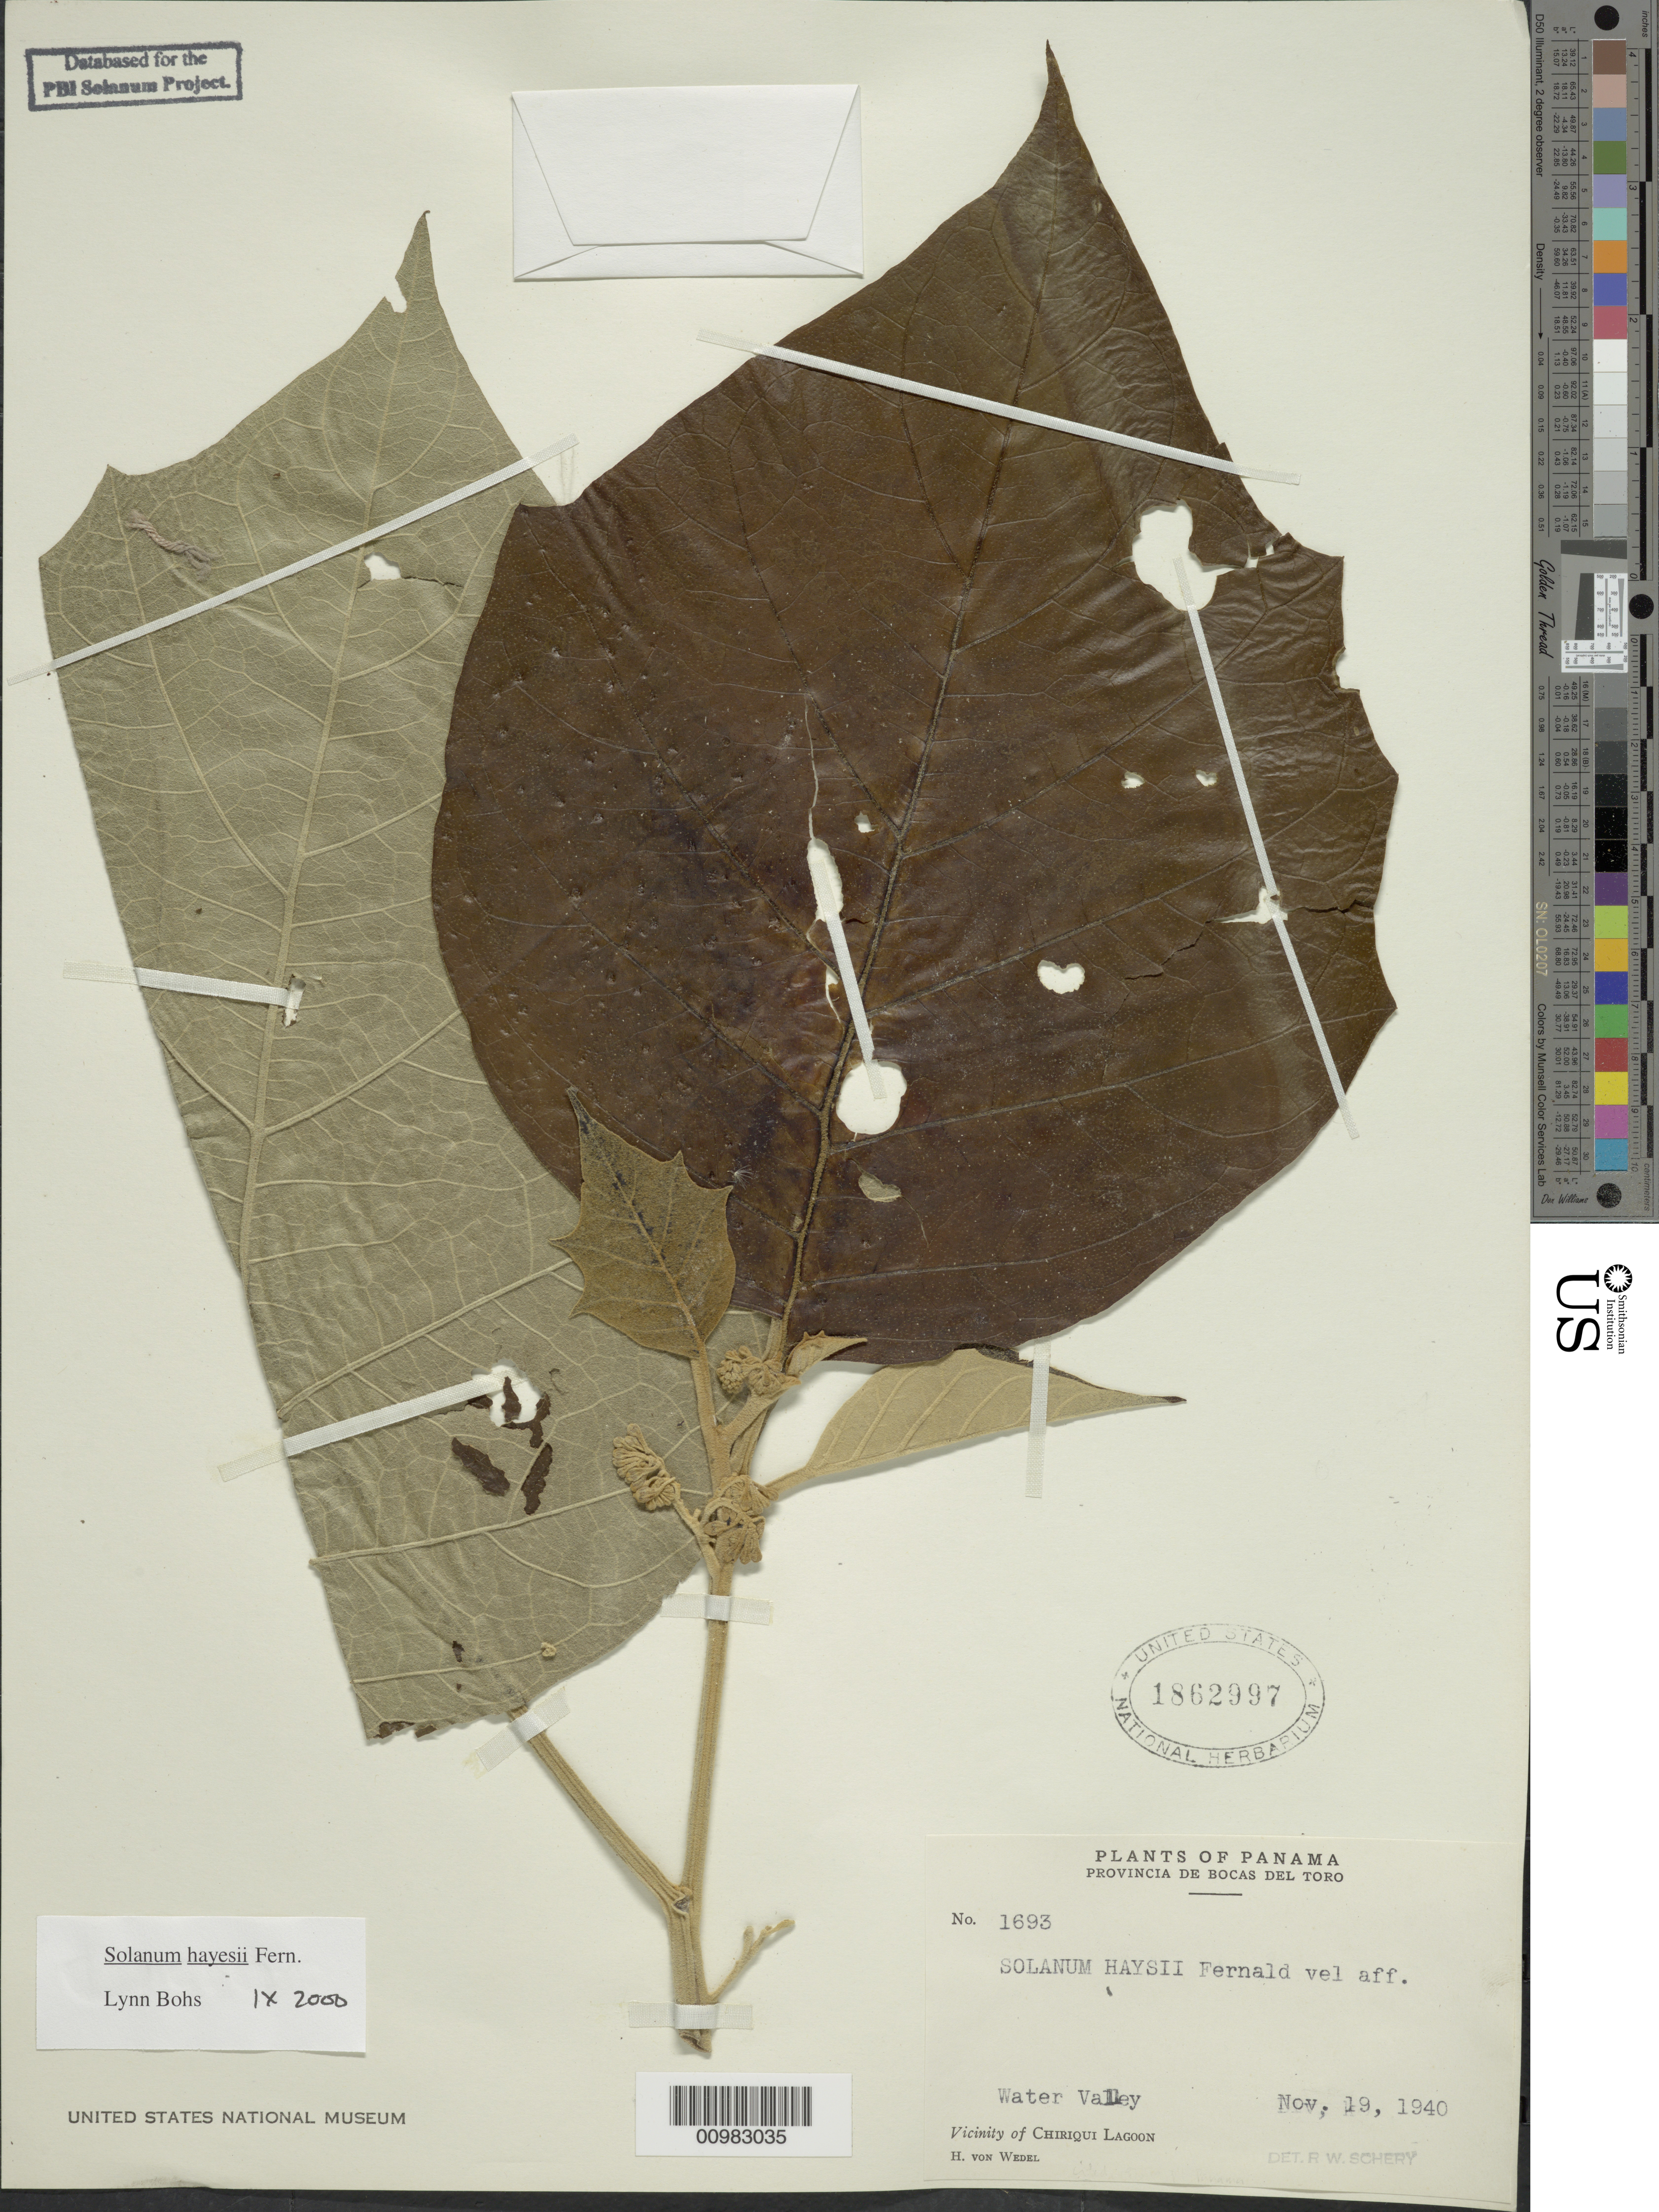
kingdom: Plantae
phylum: Tracheophyta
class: Magnoliopsida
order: Solanales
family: Solanaceae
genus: Solanum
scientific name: Solanum hayesii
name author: Fernald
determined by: Bohs, L. A.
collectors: H. von Wedel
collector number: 1693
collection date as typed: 19 Nov 1940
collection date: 1940-11-19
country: Panama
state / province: Bocas del Toro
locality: Vicinity of Chiriqui Lagoon.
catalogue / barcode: US 1862997